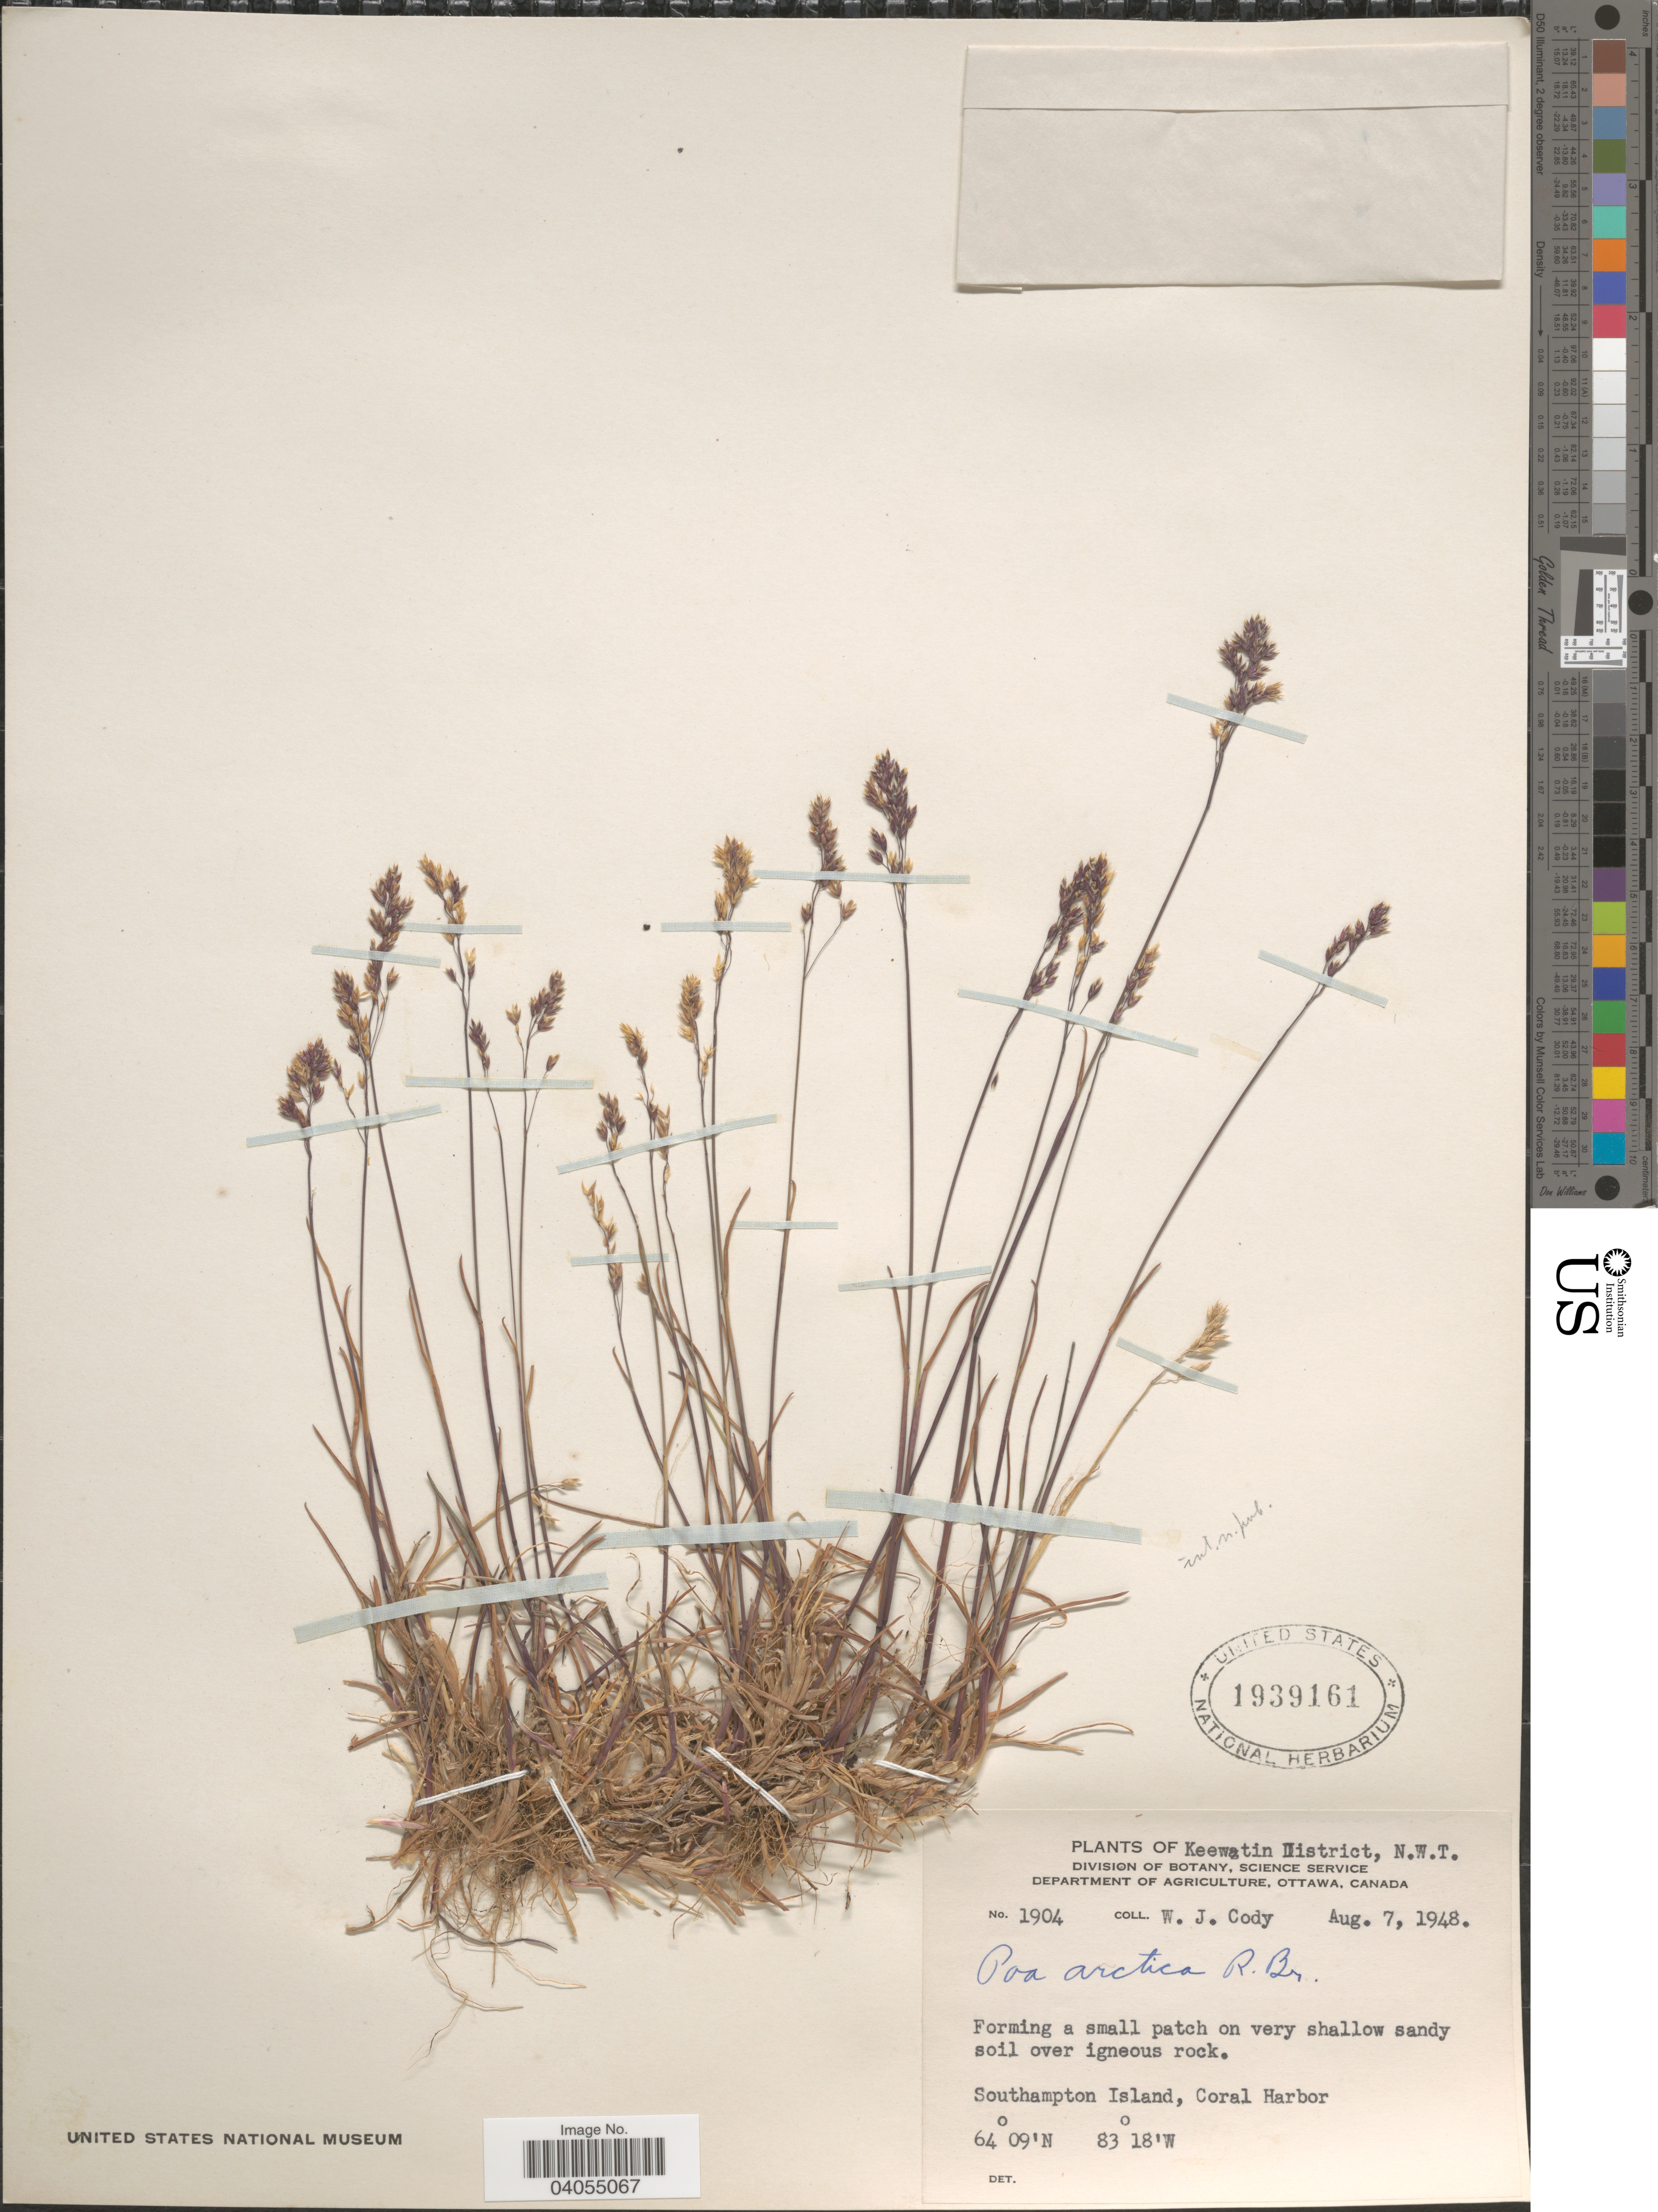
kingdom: Plantae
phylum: Tracheophyta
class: Liliopsida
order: Poales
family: Poaceae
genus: Poa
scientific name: Poa arctica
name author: R. Br.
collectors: W. Cody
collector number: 1904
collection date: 1948-08-07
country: Canada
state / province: Northwest Territories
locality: Keewatin District. Southampton Island, Coral Harbor.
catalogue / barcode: US 1939161